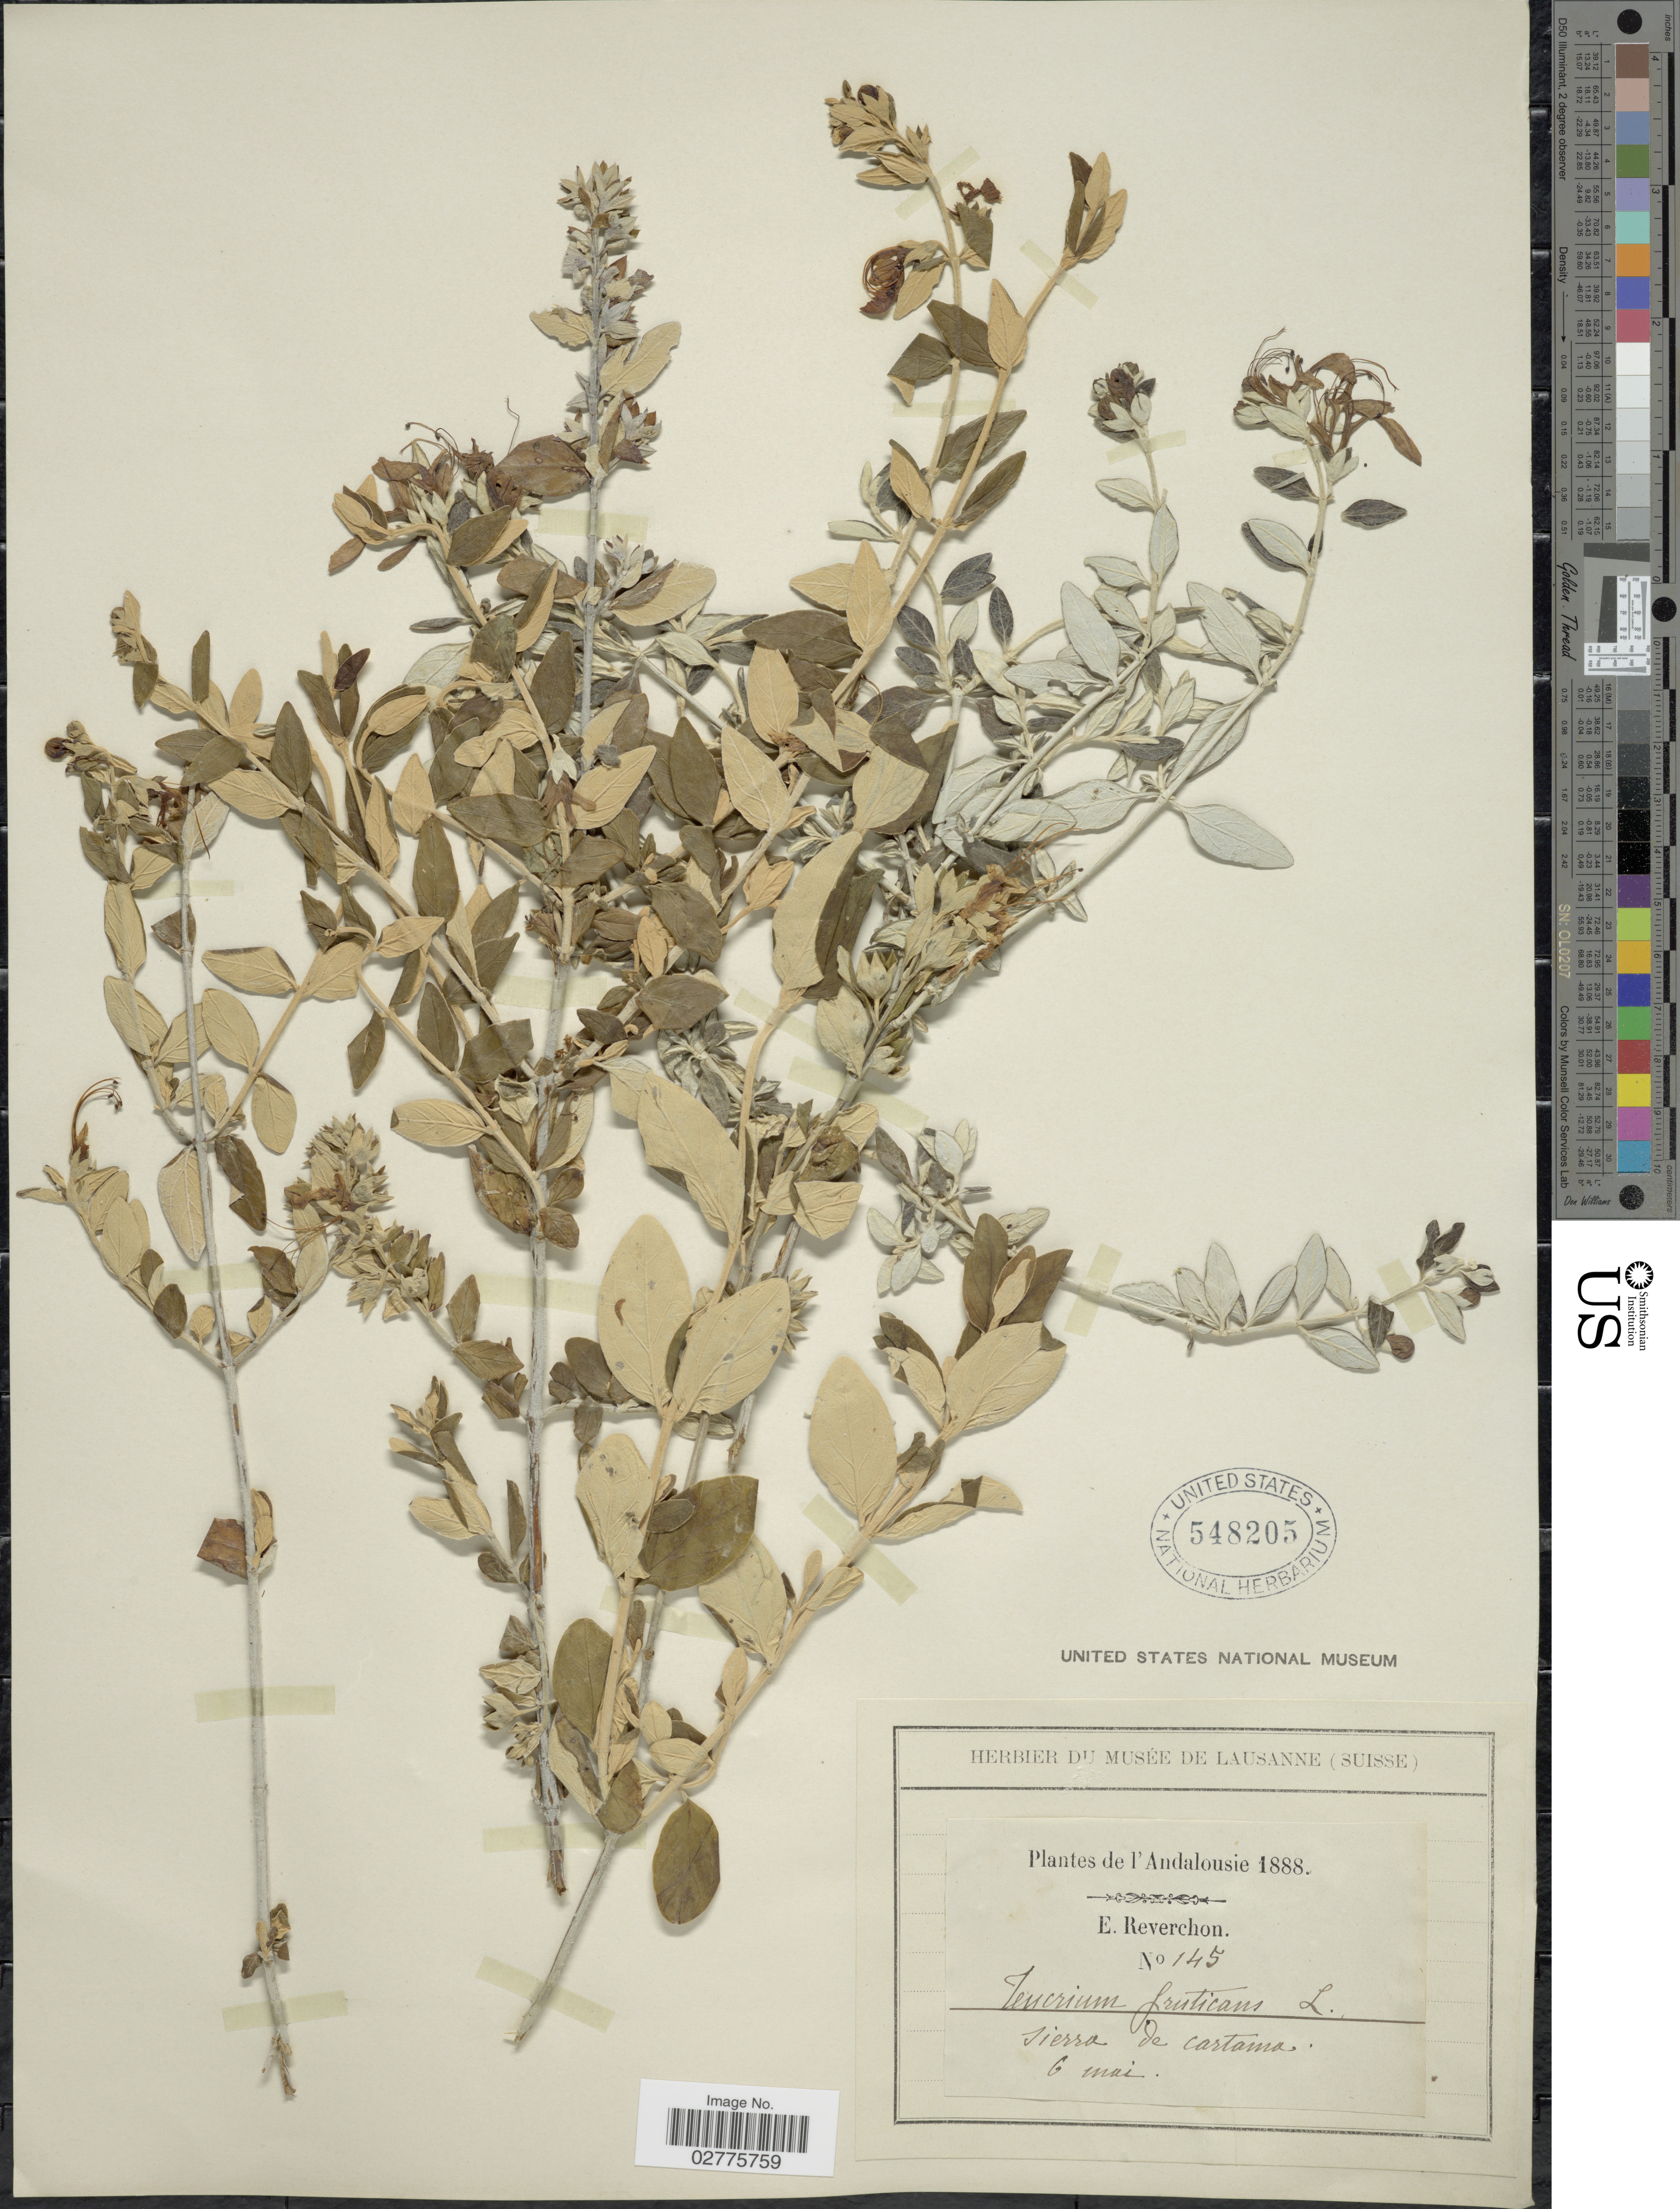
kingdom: Plantae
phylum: Tracheophyta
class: Magnoliopsida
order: Lamiales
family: Lamiaceae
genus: Teucrium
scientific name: Teucrium fruticans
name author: L.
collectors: E. Reverchon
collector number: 145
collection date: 1888-05-06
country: Spain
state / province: Andalucía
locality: L'Andalousie, Sierra de cartama.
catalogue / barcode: US 548205